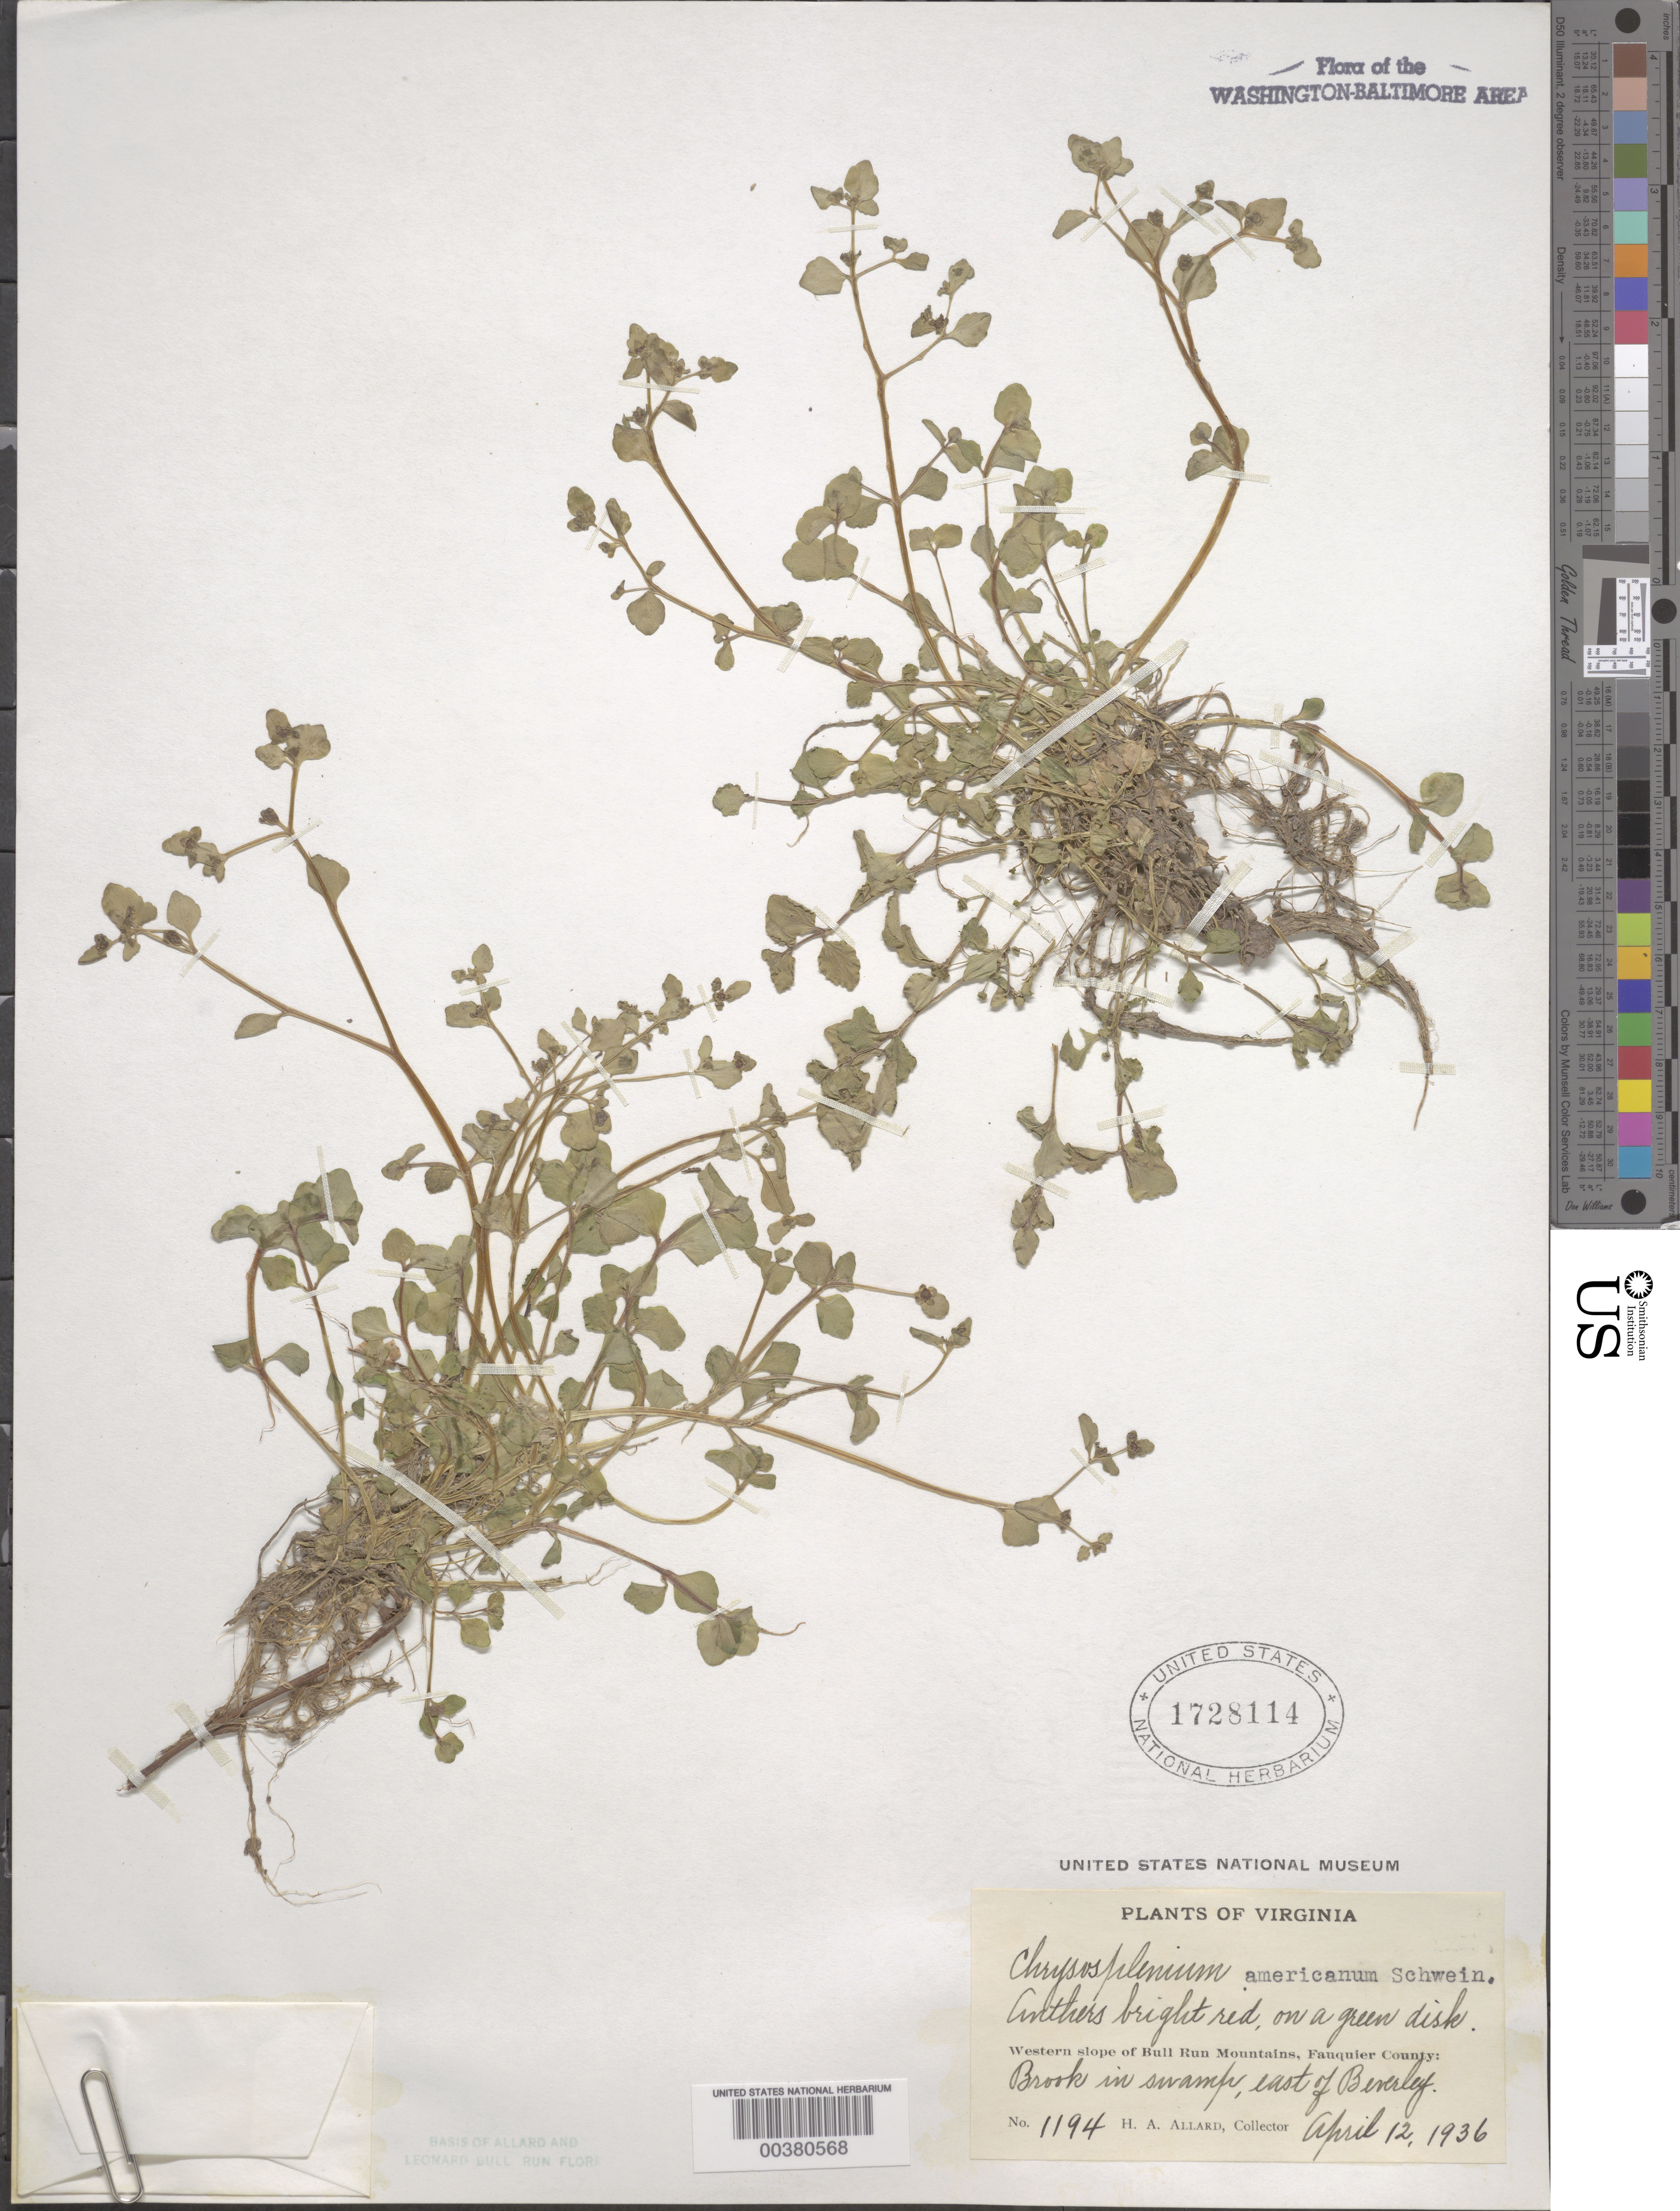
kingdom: Plantae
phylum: Tracheophyta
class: Magnoliopsida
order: Saxifragales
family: Saxifragaceae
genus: Chrysosplenium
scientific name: Chrysosplenium americanum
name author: Schwein.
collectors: H. A. Allard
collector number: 1194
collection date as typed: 12 Apr 1936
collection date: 1936-04-12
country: United States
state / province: Virginia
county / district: Fauquier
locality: East of Beverley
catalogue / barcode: US 1728114